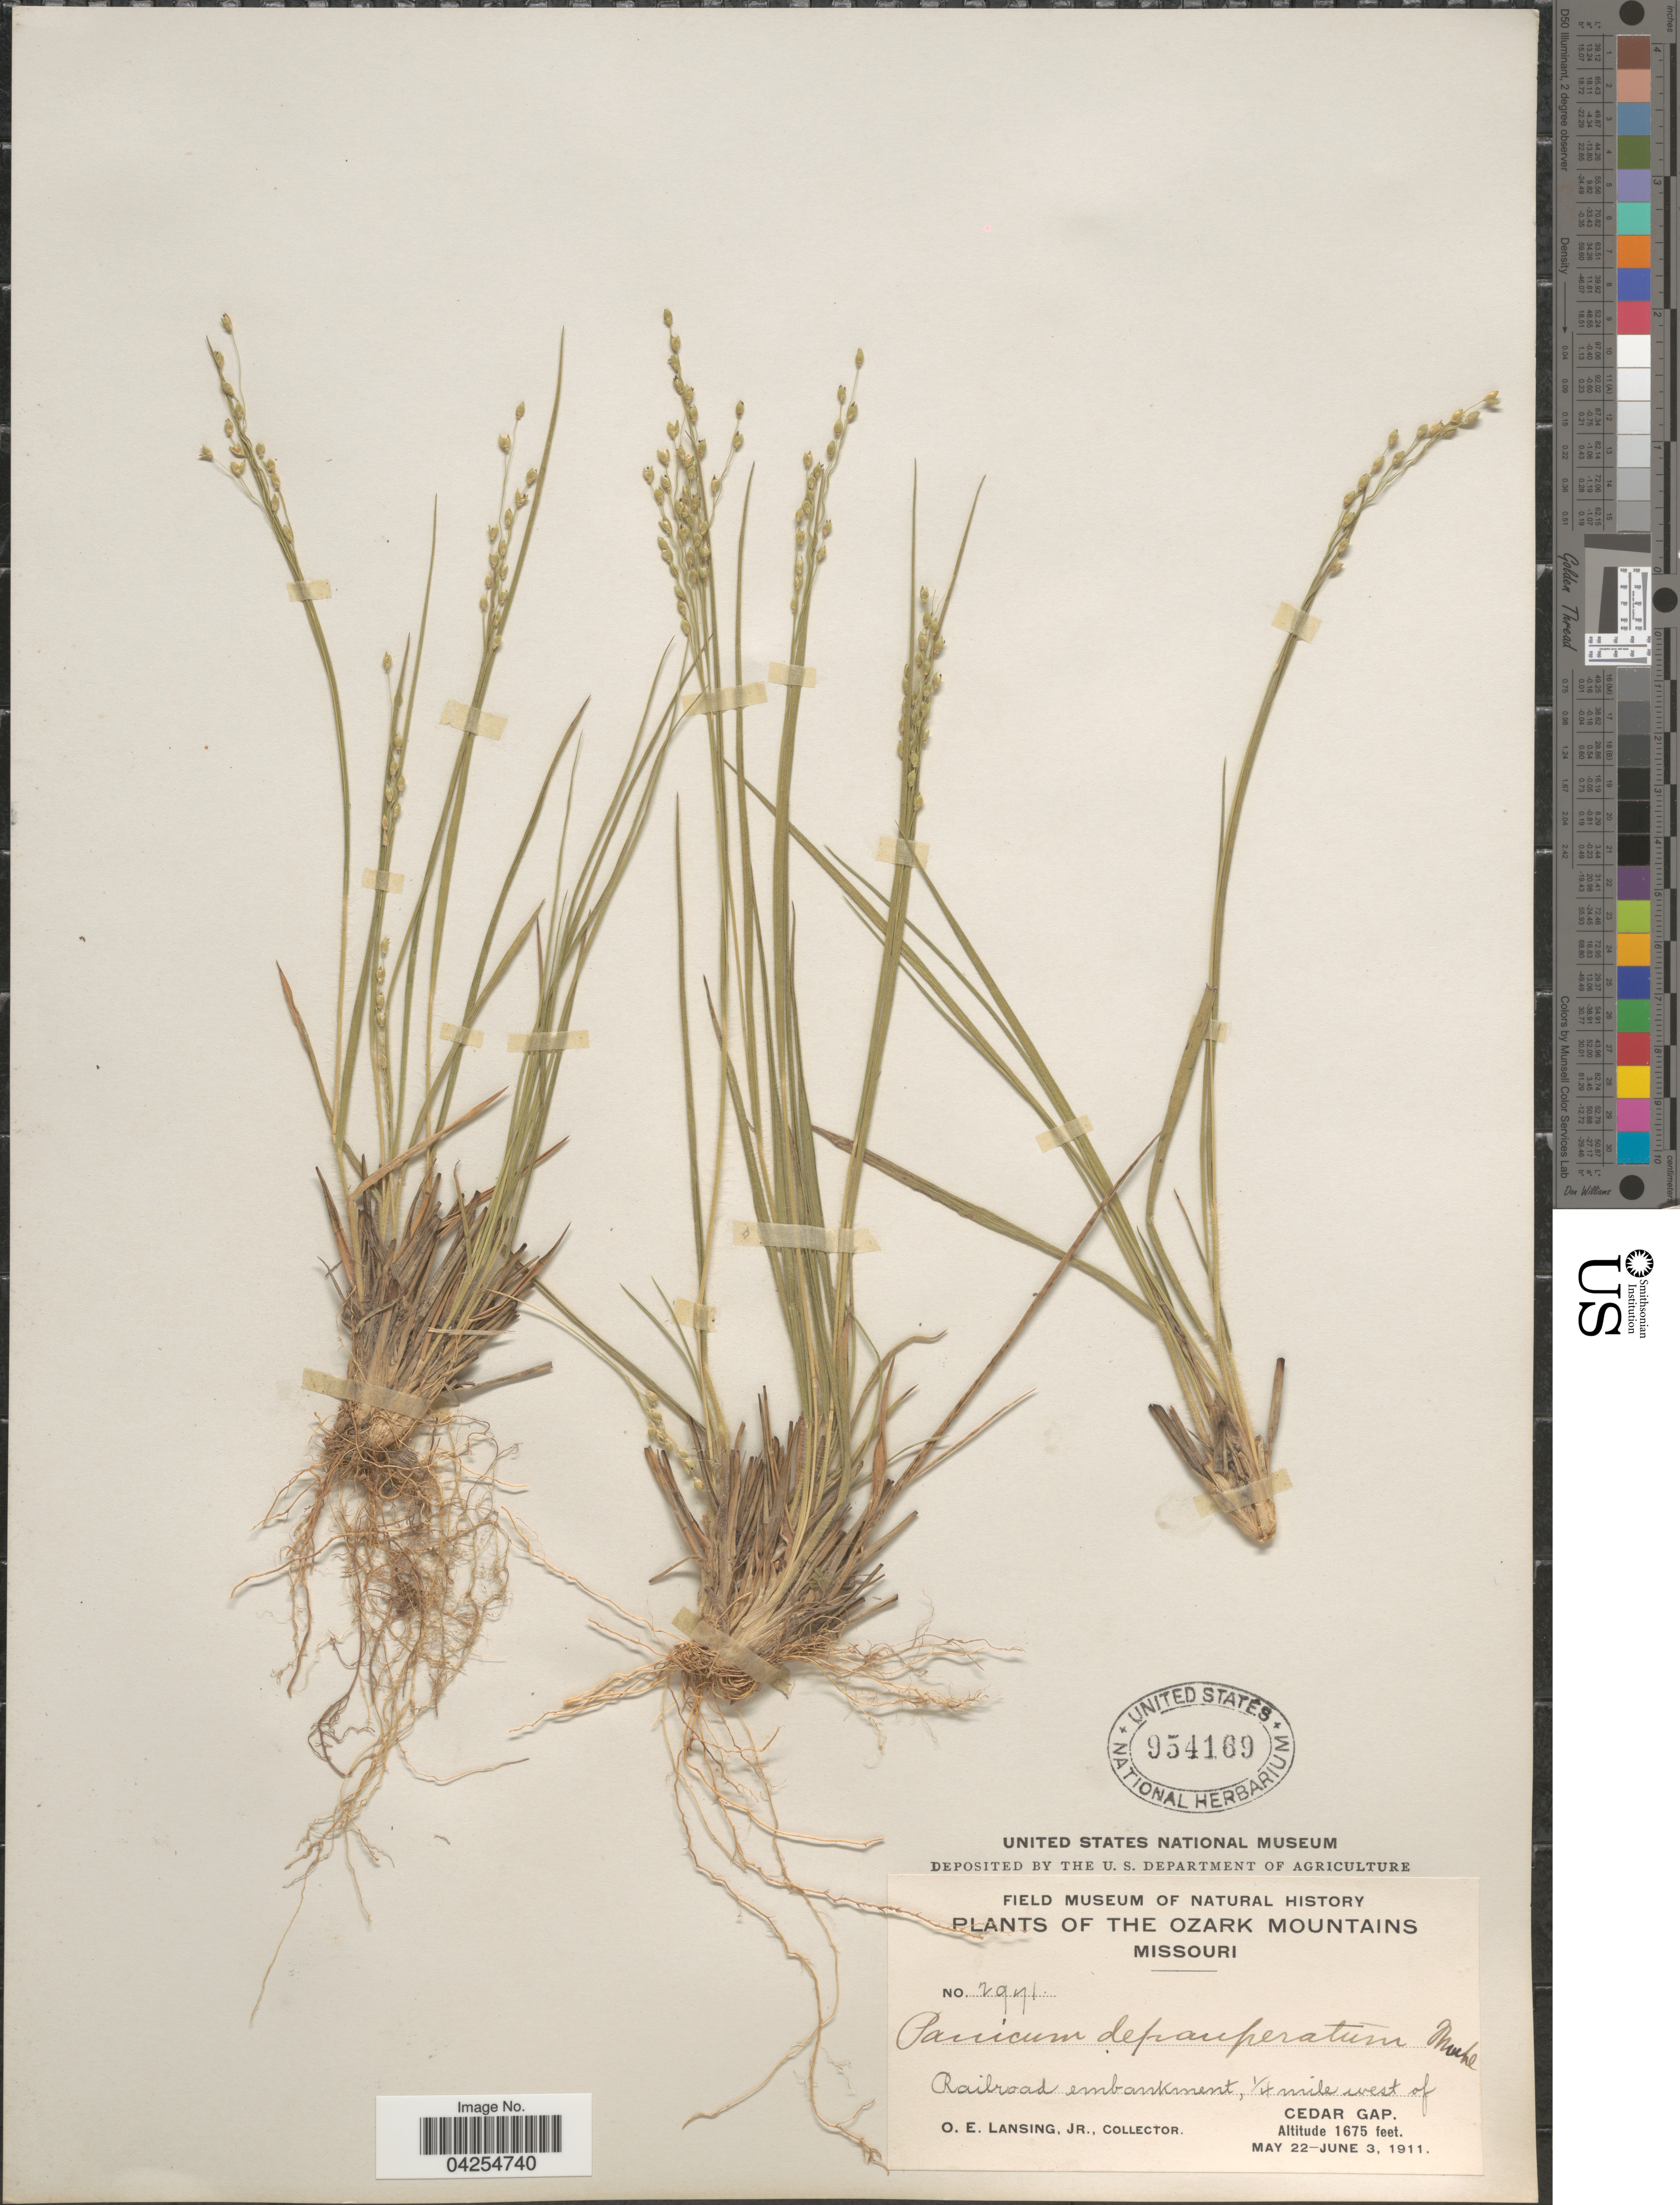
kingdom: Plantae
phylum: Tracheophyta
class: Liliopsida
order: Poales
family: Poaceae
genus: Dichanthelium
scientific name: Dichanthelium depauperatum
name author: (Muhl.) Gould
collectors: O. Lansing Jr.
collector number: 2971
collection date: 1911-05-22/1911-06-03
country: United States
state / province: Missouri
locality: Ozark Mountains. Railroad embankment, ¼ mile west of Cedar Gap.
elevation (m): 511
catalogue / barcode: US 954169